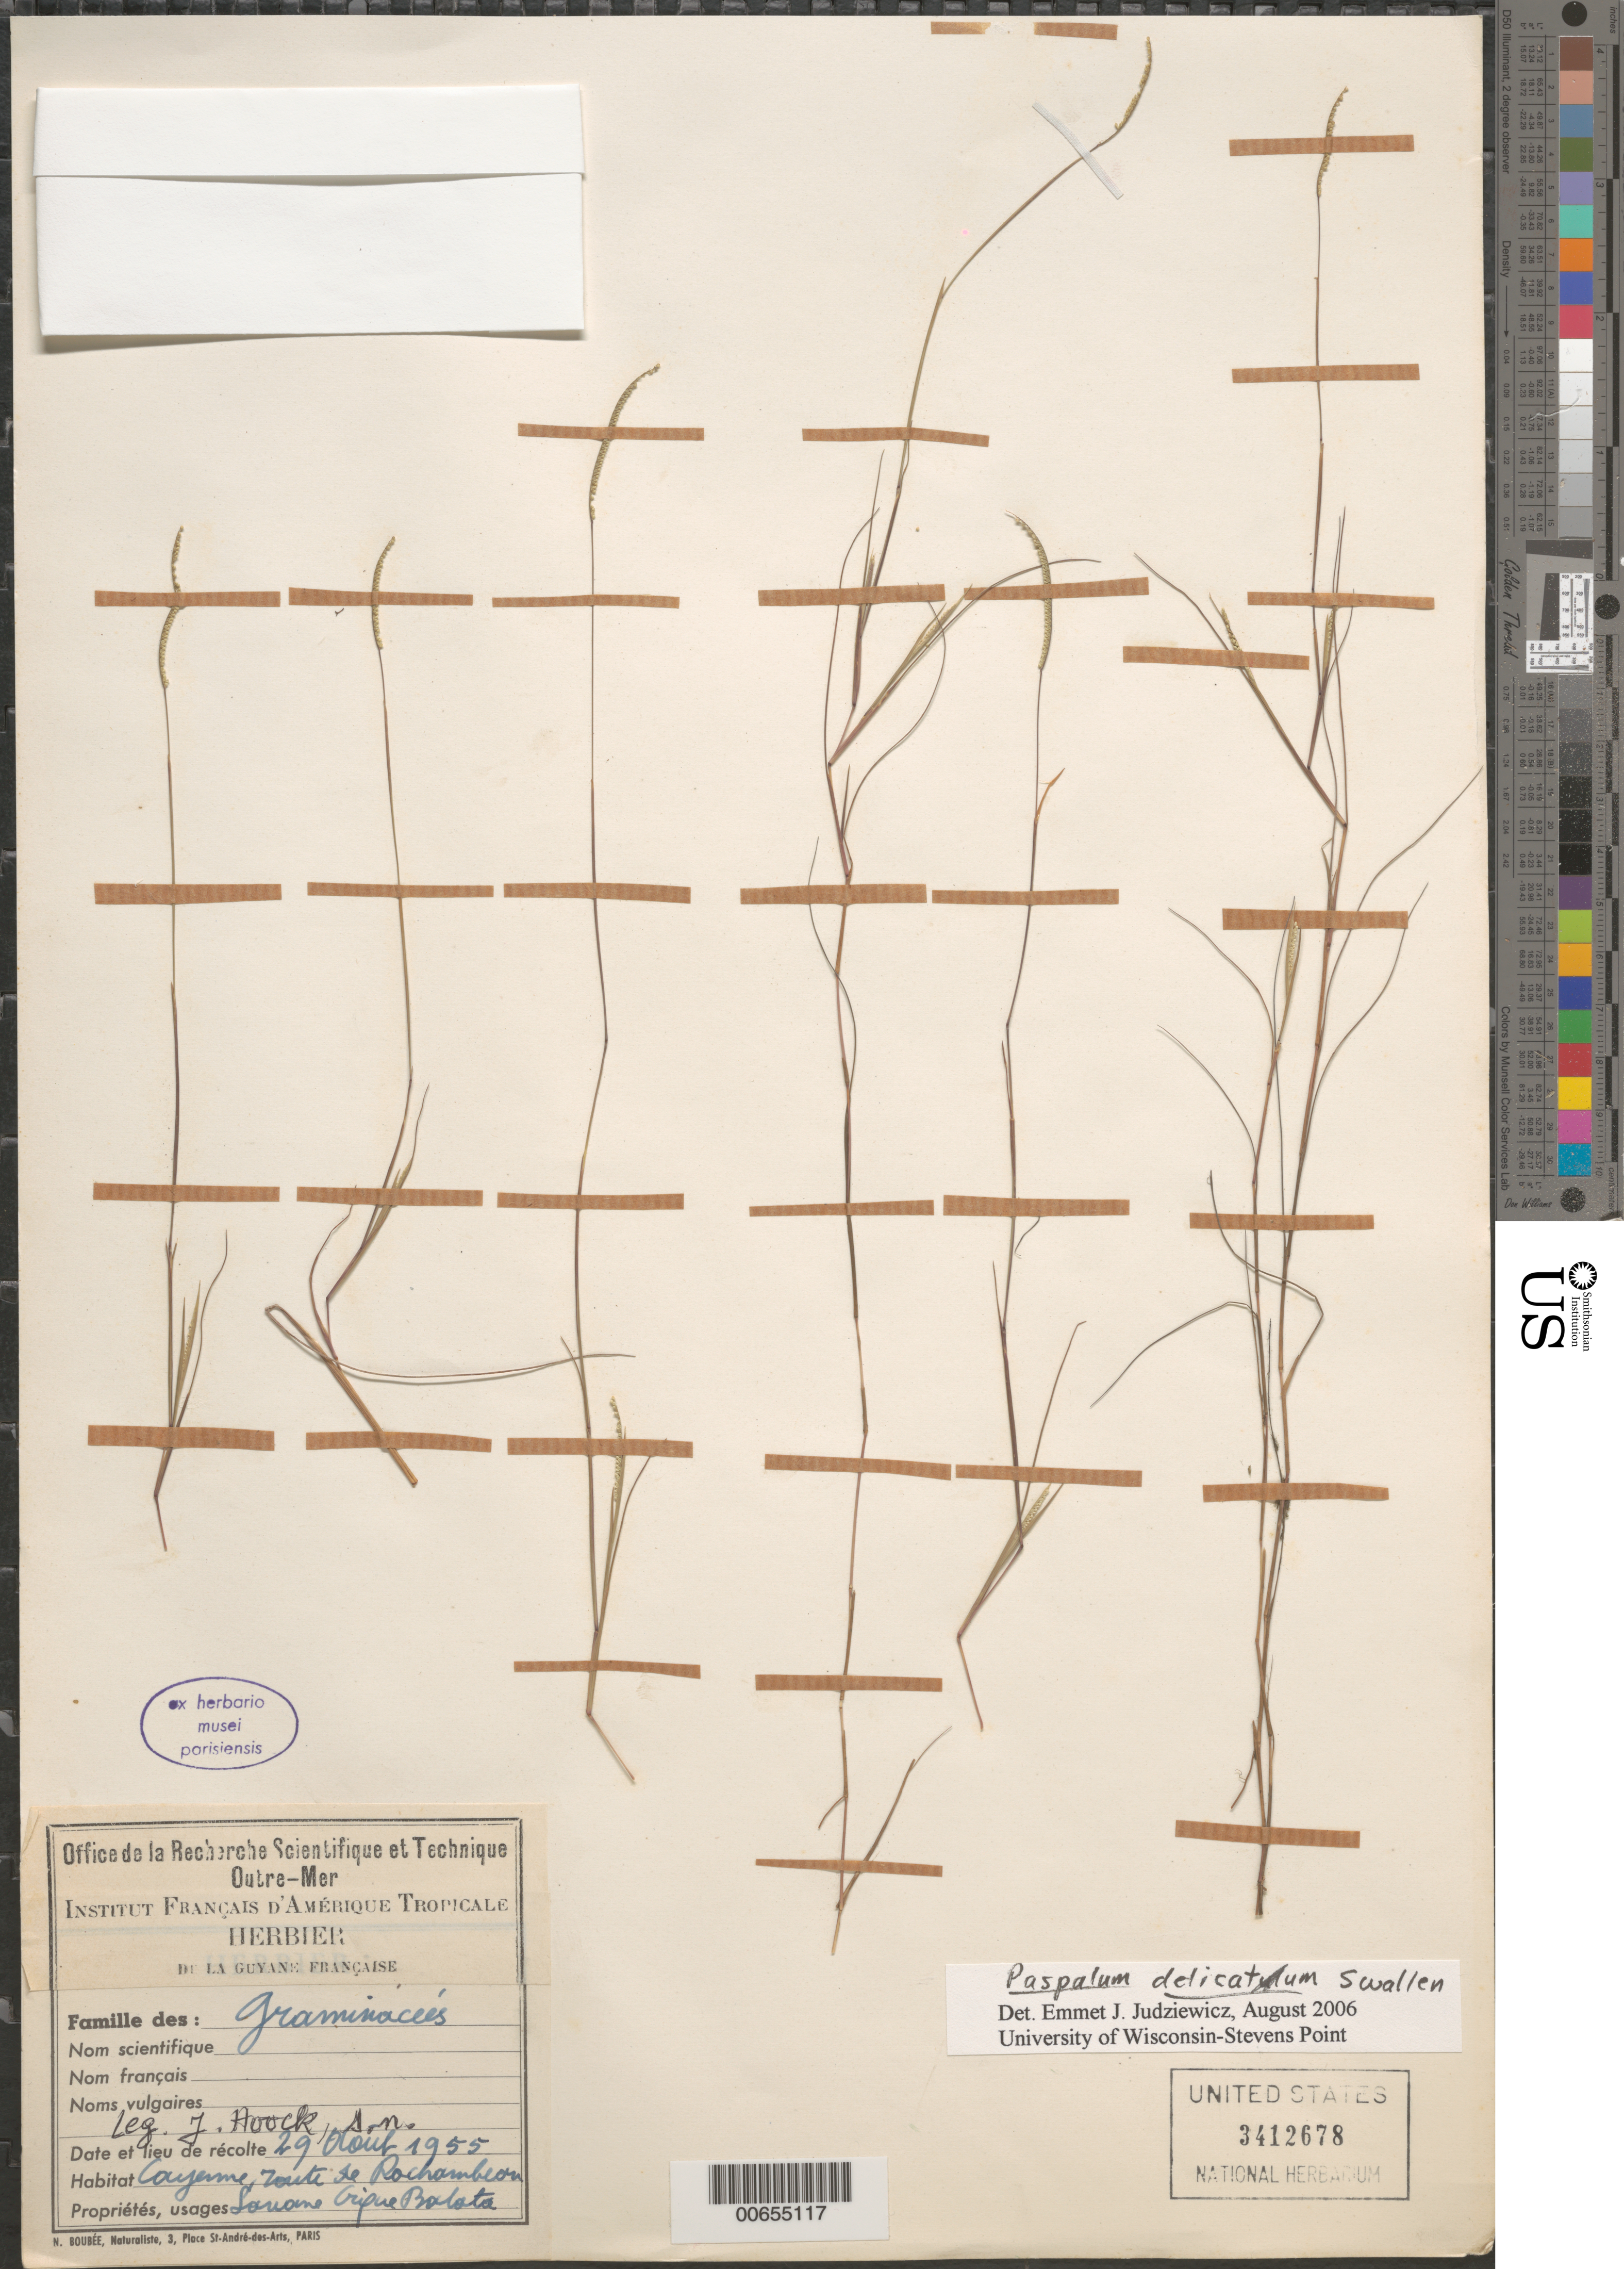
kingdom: Plantae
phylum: Tracheophyta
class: Liliopsida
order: Poales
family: Poaceae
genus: Paspalum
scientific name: Paspalum delicatum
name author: Swallen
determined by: Judziewicz, E. J.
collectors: J. Hoock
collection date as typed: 29-Aug-55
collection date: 1955-08-29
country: French Guiana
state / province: Cayenne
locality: Cayenne, Route de Rochambeau, Savane Crique Balata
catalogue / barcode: US 3412678